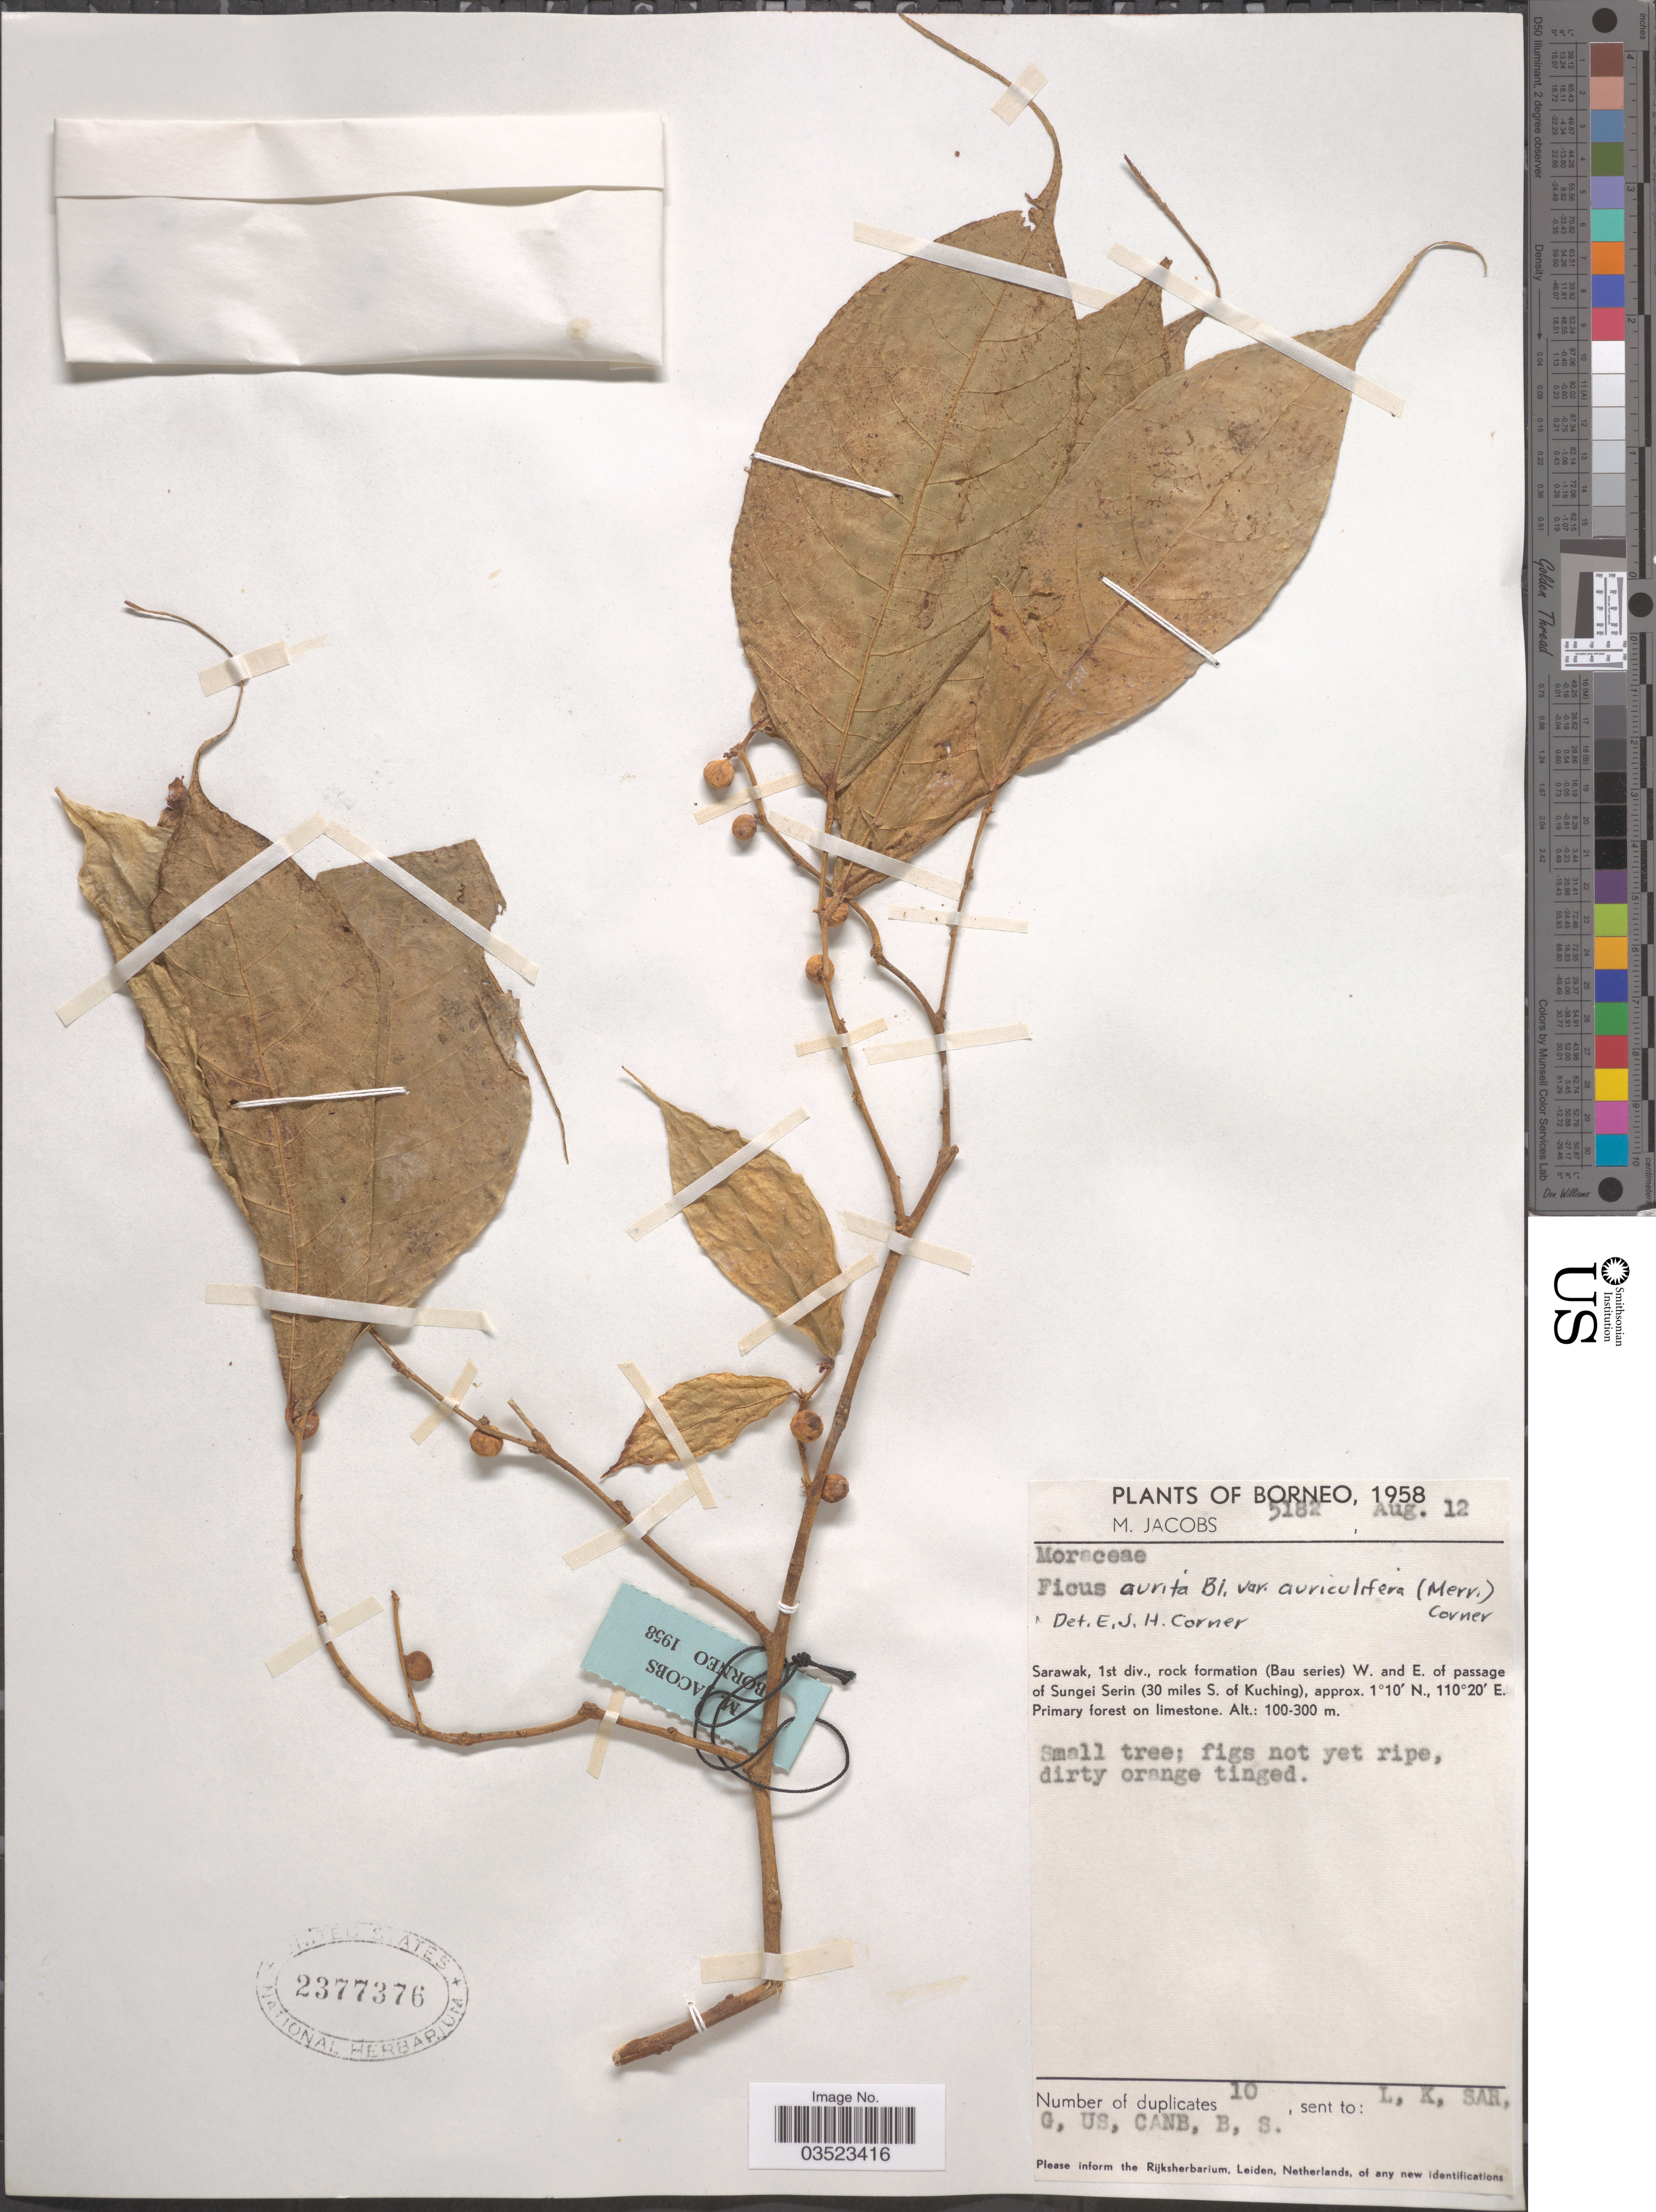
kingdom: Plantae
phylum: Tracheophyta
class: Magnoliopsida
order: Rosales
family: Moraceae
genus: Ficus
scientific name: Ficus aurita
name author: Blume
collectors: M. Jacobs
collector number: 5182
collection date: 1958-08-12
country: Malaysia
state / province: Sarawak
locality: Borneo. 1st div., rock formation (Bau series) W. and E. of passage of Sungei Serin (30 miles S. of Kuching).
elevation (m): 100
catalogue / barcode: US 2377376